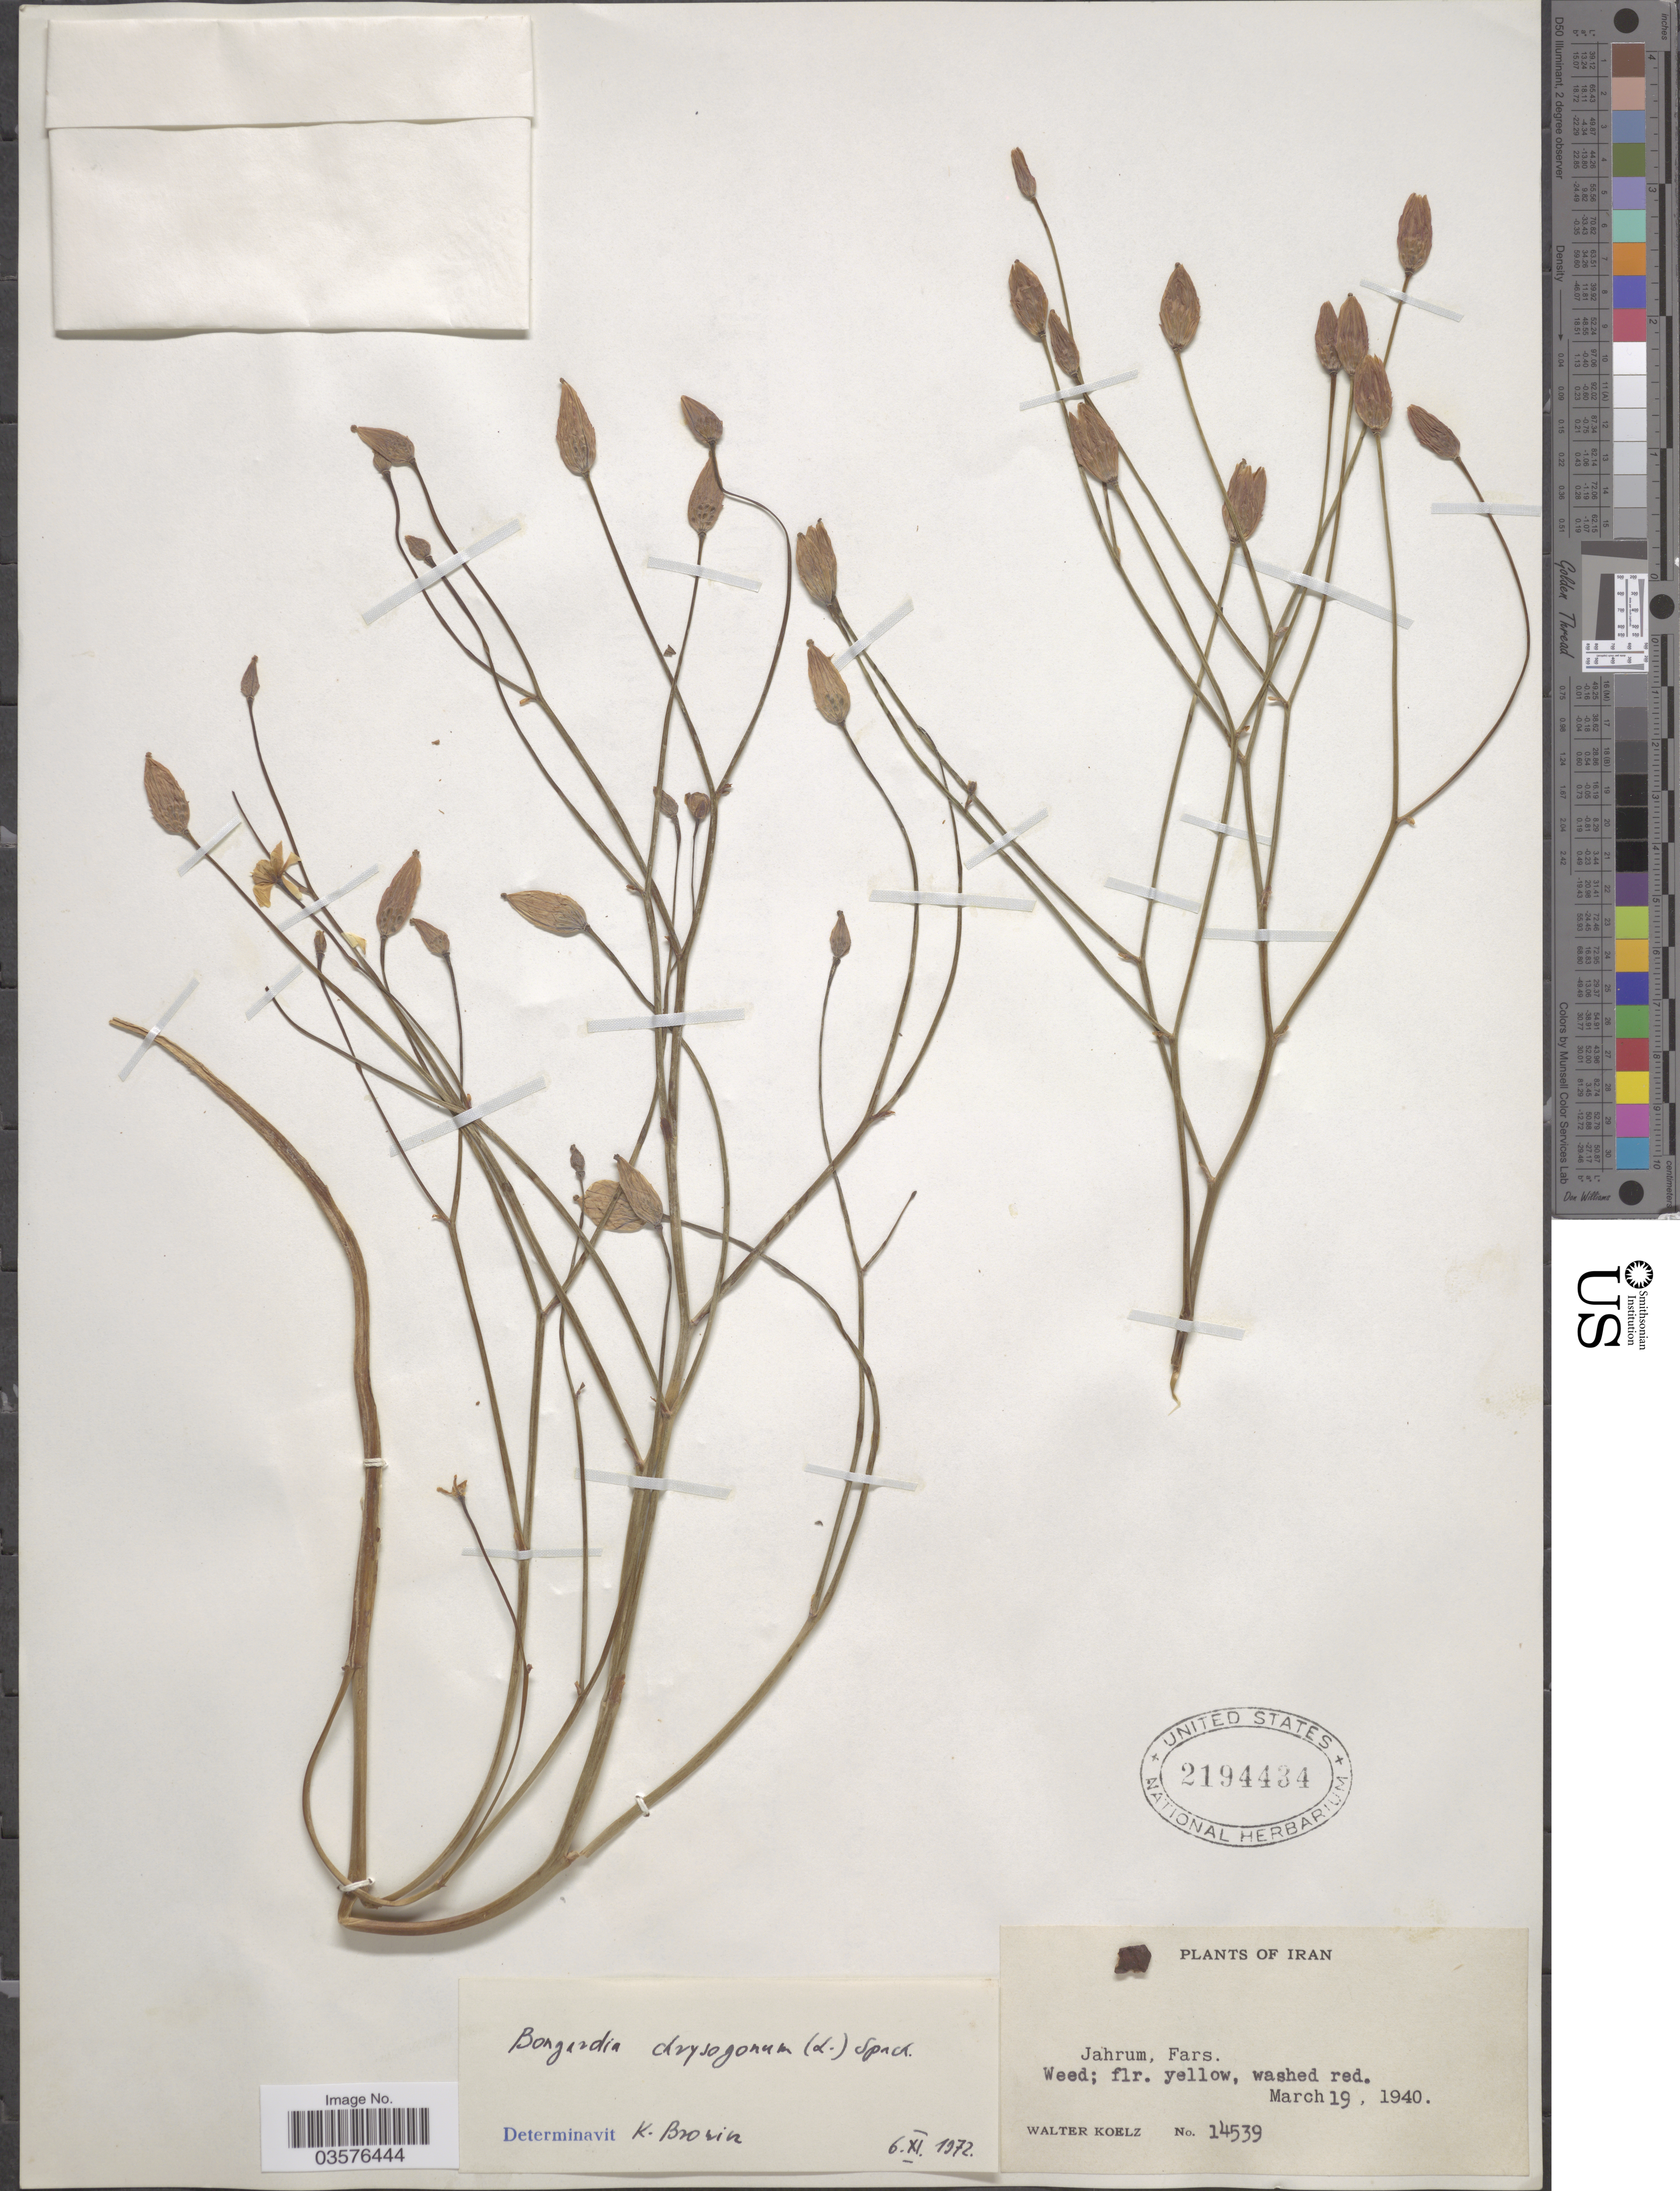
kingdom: Plantae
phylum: Tracheophyta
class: Magnoliopsida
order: Ranunculales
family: Berberidaceae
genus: Bongardia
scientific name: Bongardia chrysogonum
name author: (L.) Spach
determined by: Strong, Mark T., (BOT), Smithsonian Institution - National Museum of Natural History (UNITED STATES)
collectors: W. N. Koelz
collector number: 14539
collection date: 1940-03-19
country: Iran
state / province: Fars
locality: Jahrum.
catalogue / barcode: US 2194434